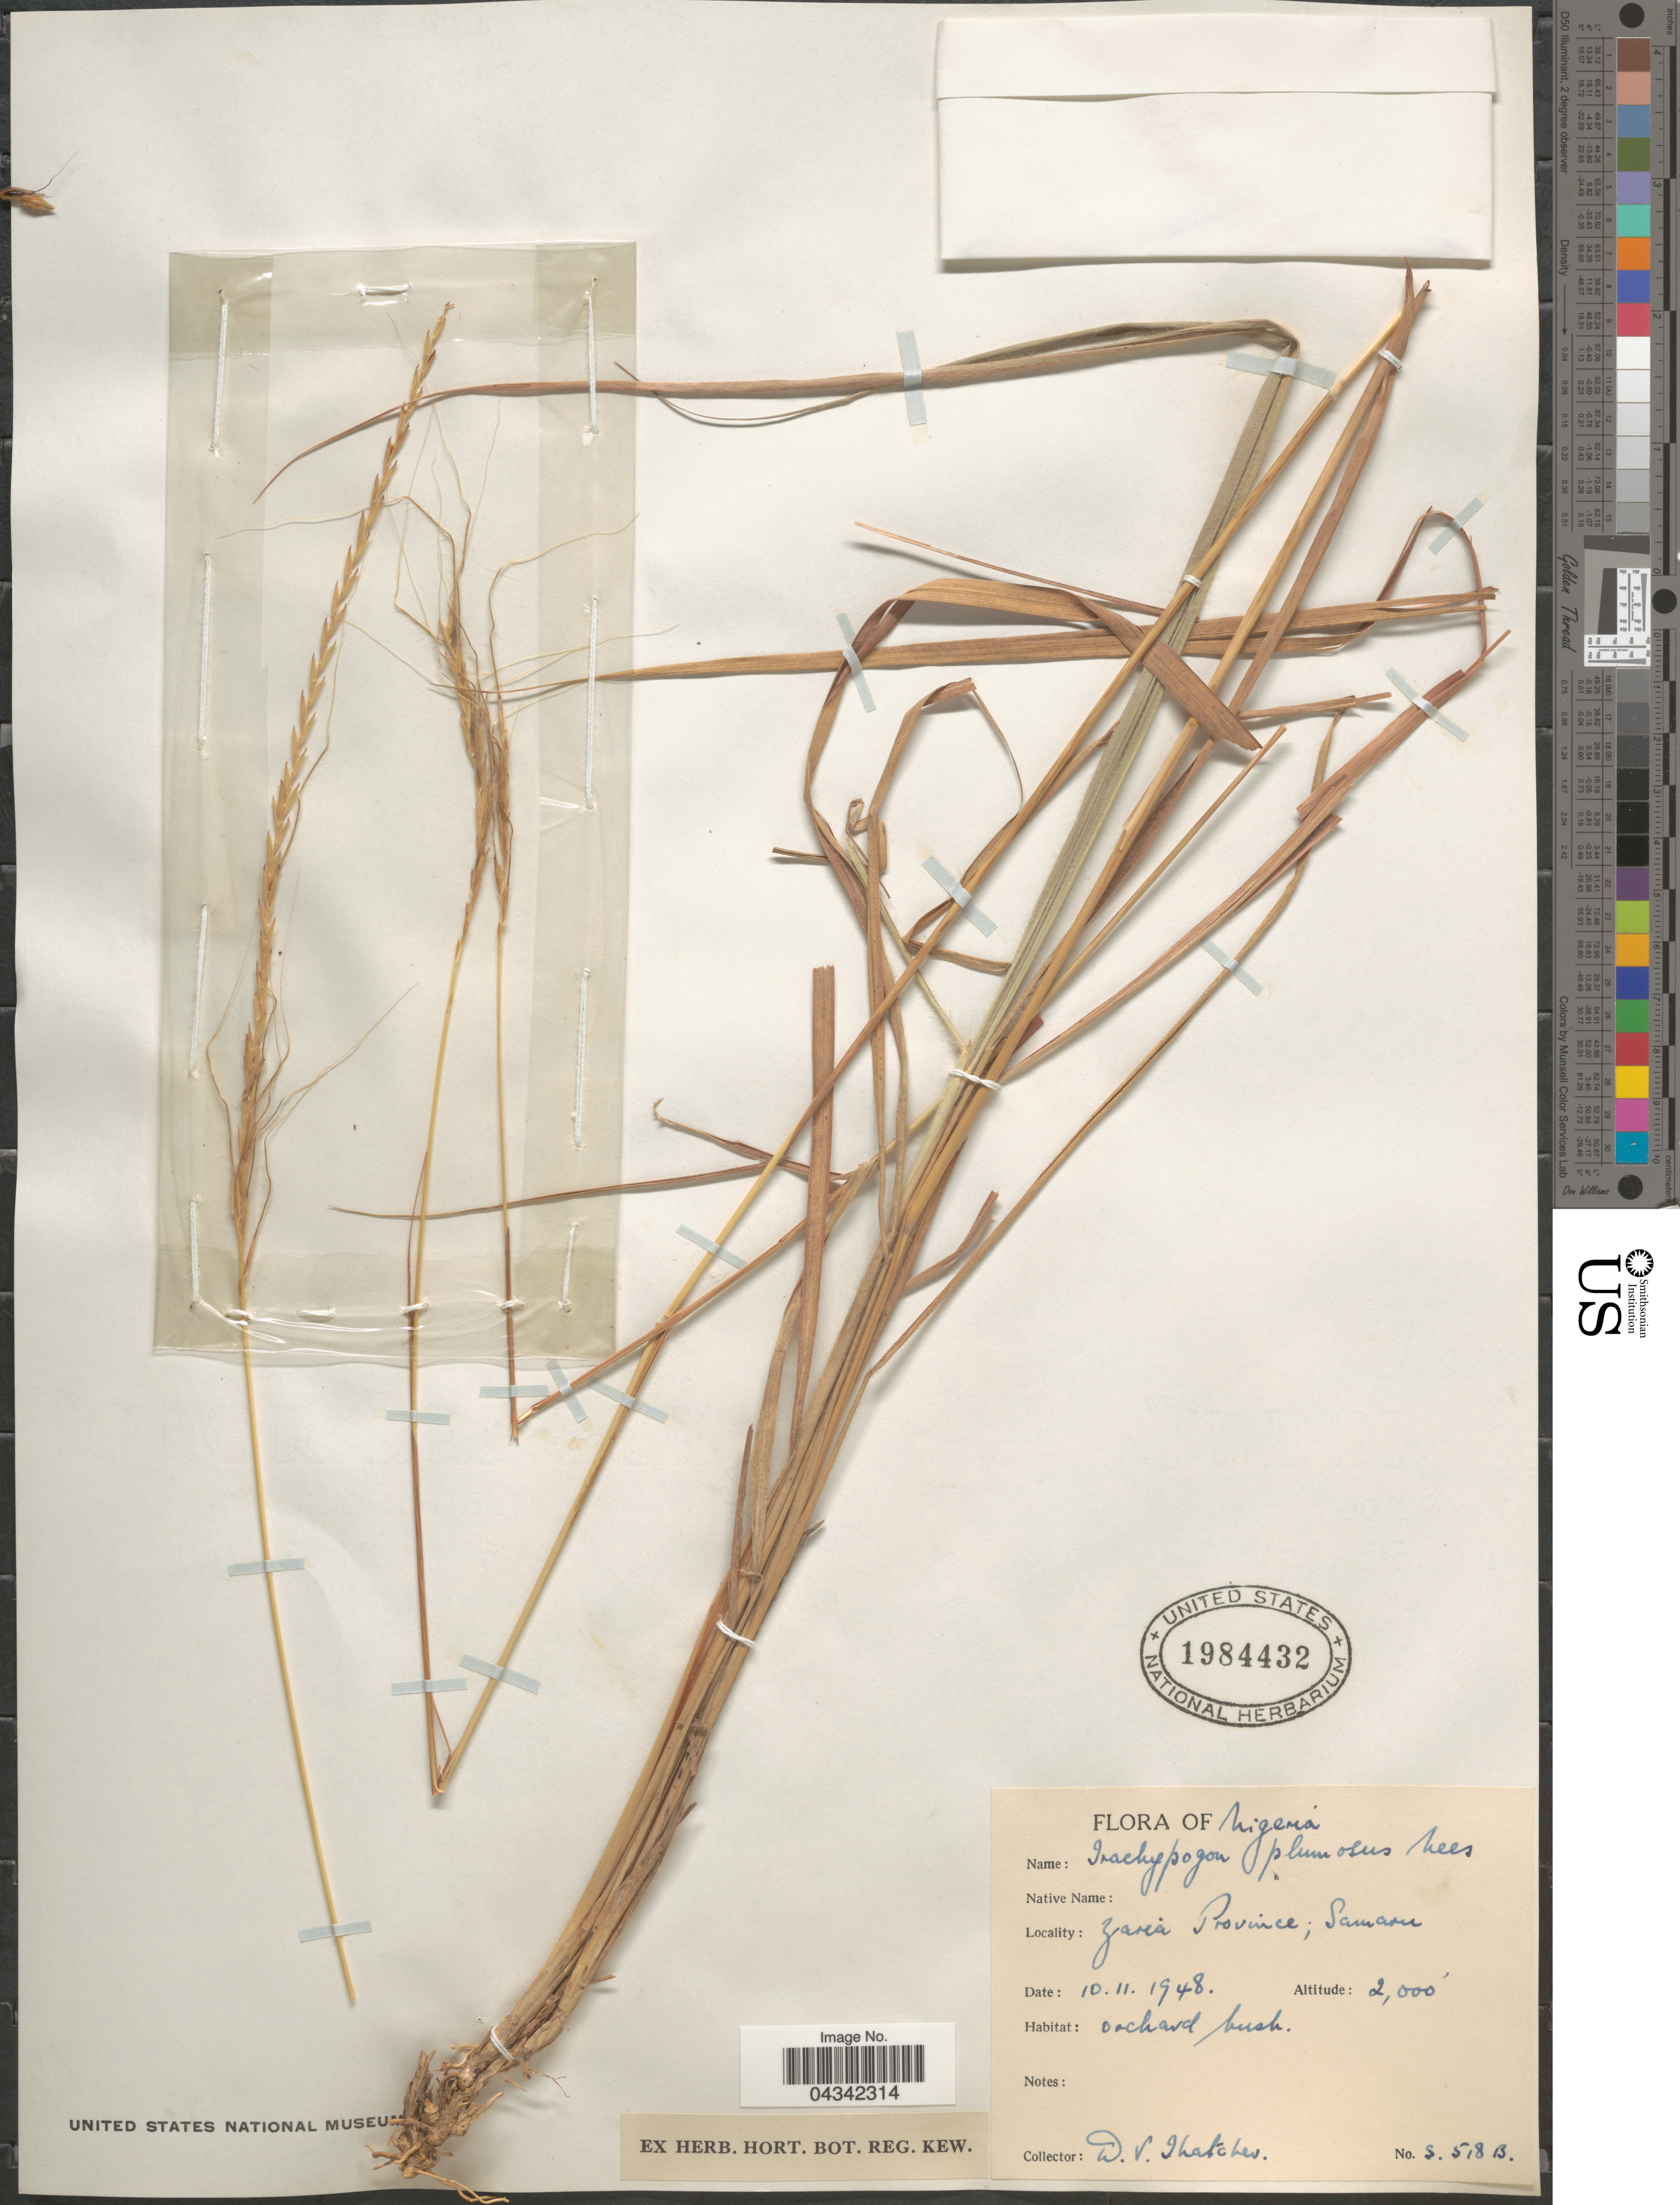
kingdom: Plantae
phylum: Tracheophyta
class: Liliopsida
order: Poales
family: Poaceae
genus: Trachypogon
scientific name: Trachypogon spicatus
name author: (L. f.) Kuntze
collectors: Thatcher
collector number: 5518B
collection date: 1948-11-10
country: Nigeria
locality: Zaria Province; Samaru.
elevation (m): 610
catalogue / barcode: US 1984432